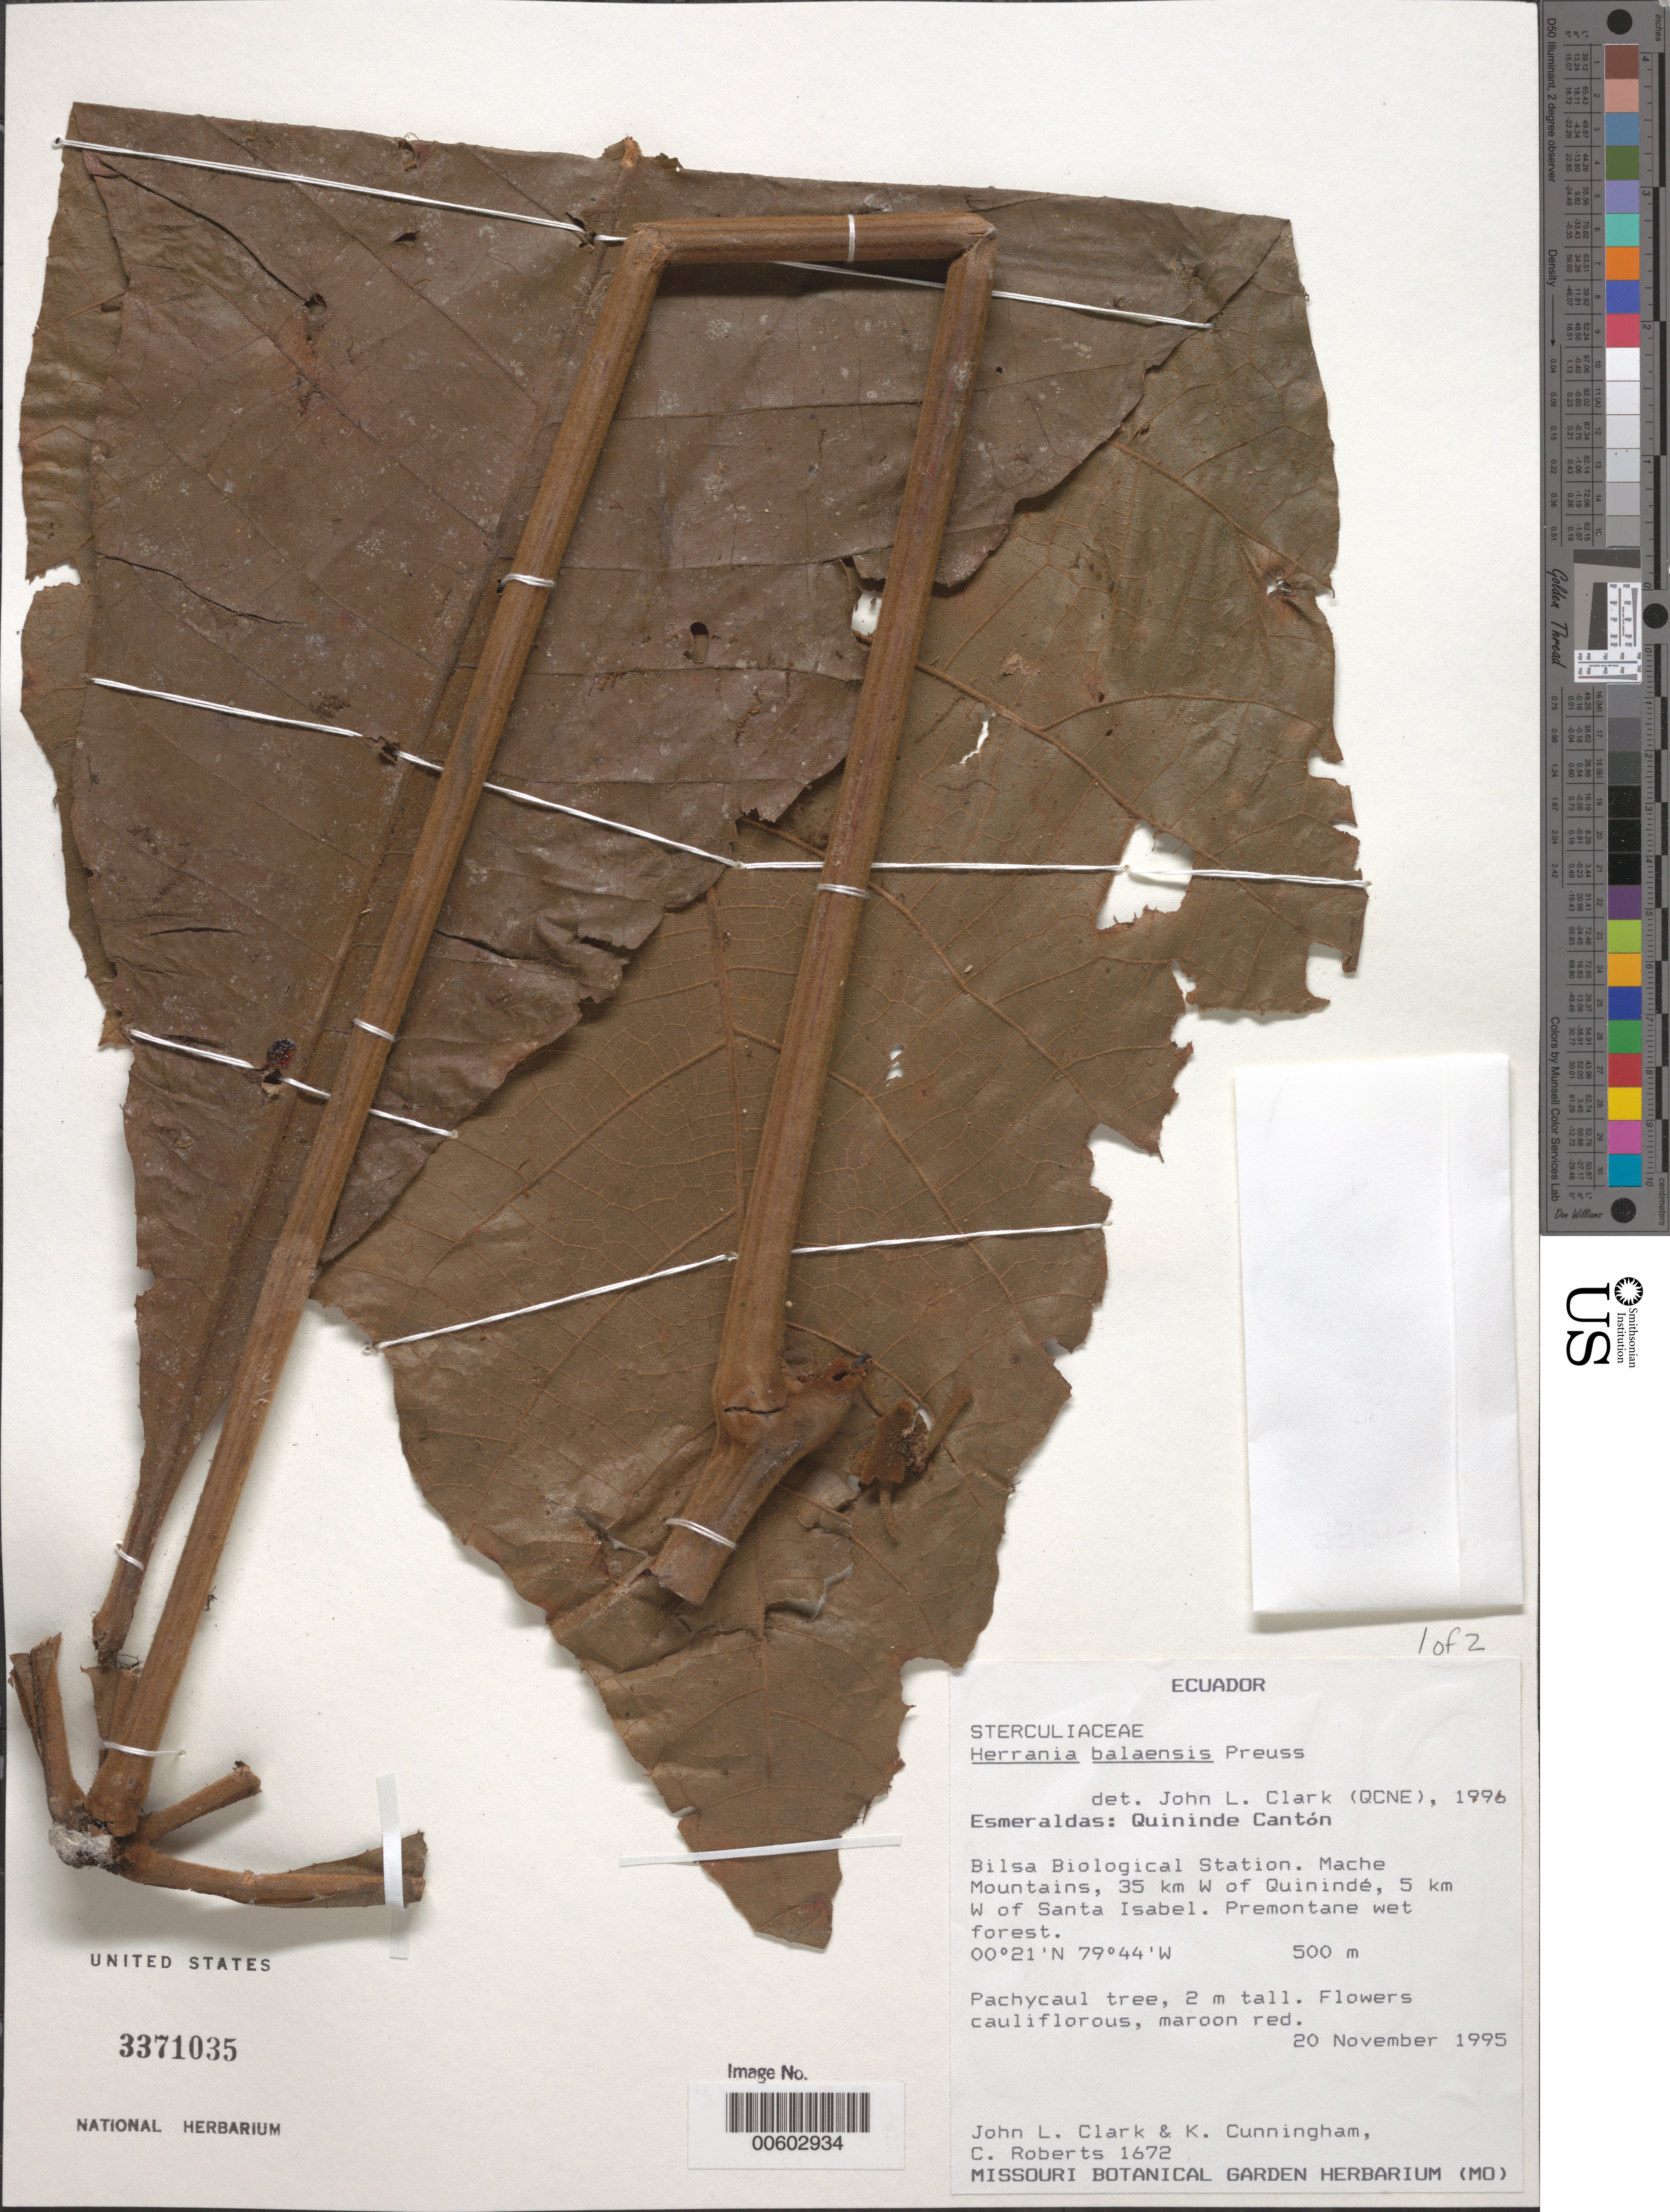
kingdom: Plantae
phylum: Tracheophyta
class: Magnoliopsida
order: Malvales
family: Malvaceae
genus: Theobroma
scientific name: Theobroma pulcherrimum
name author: (Goudot) De Wild.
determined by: Dorr, Laurence J., Curator (BOT), Smithsonian Institution - National Museum of Natural History (UNITED STATES)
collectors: J. L. Clark, K. Cunningham & C. Roberts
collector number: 1672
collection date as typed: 20 Nov 1995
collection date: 1995-11-20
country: Ecuador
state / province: Esmeraldas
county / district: Quininde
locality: Bilsa Biological Station. Mache Mountains, 35 km W of Quinindé, 5 km W of Santa Isabel.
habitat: Premontane wet forest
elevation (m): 500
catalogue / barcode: US 3371035